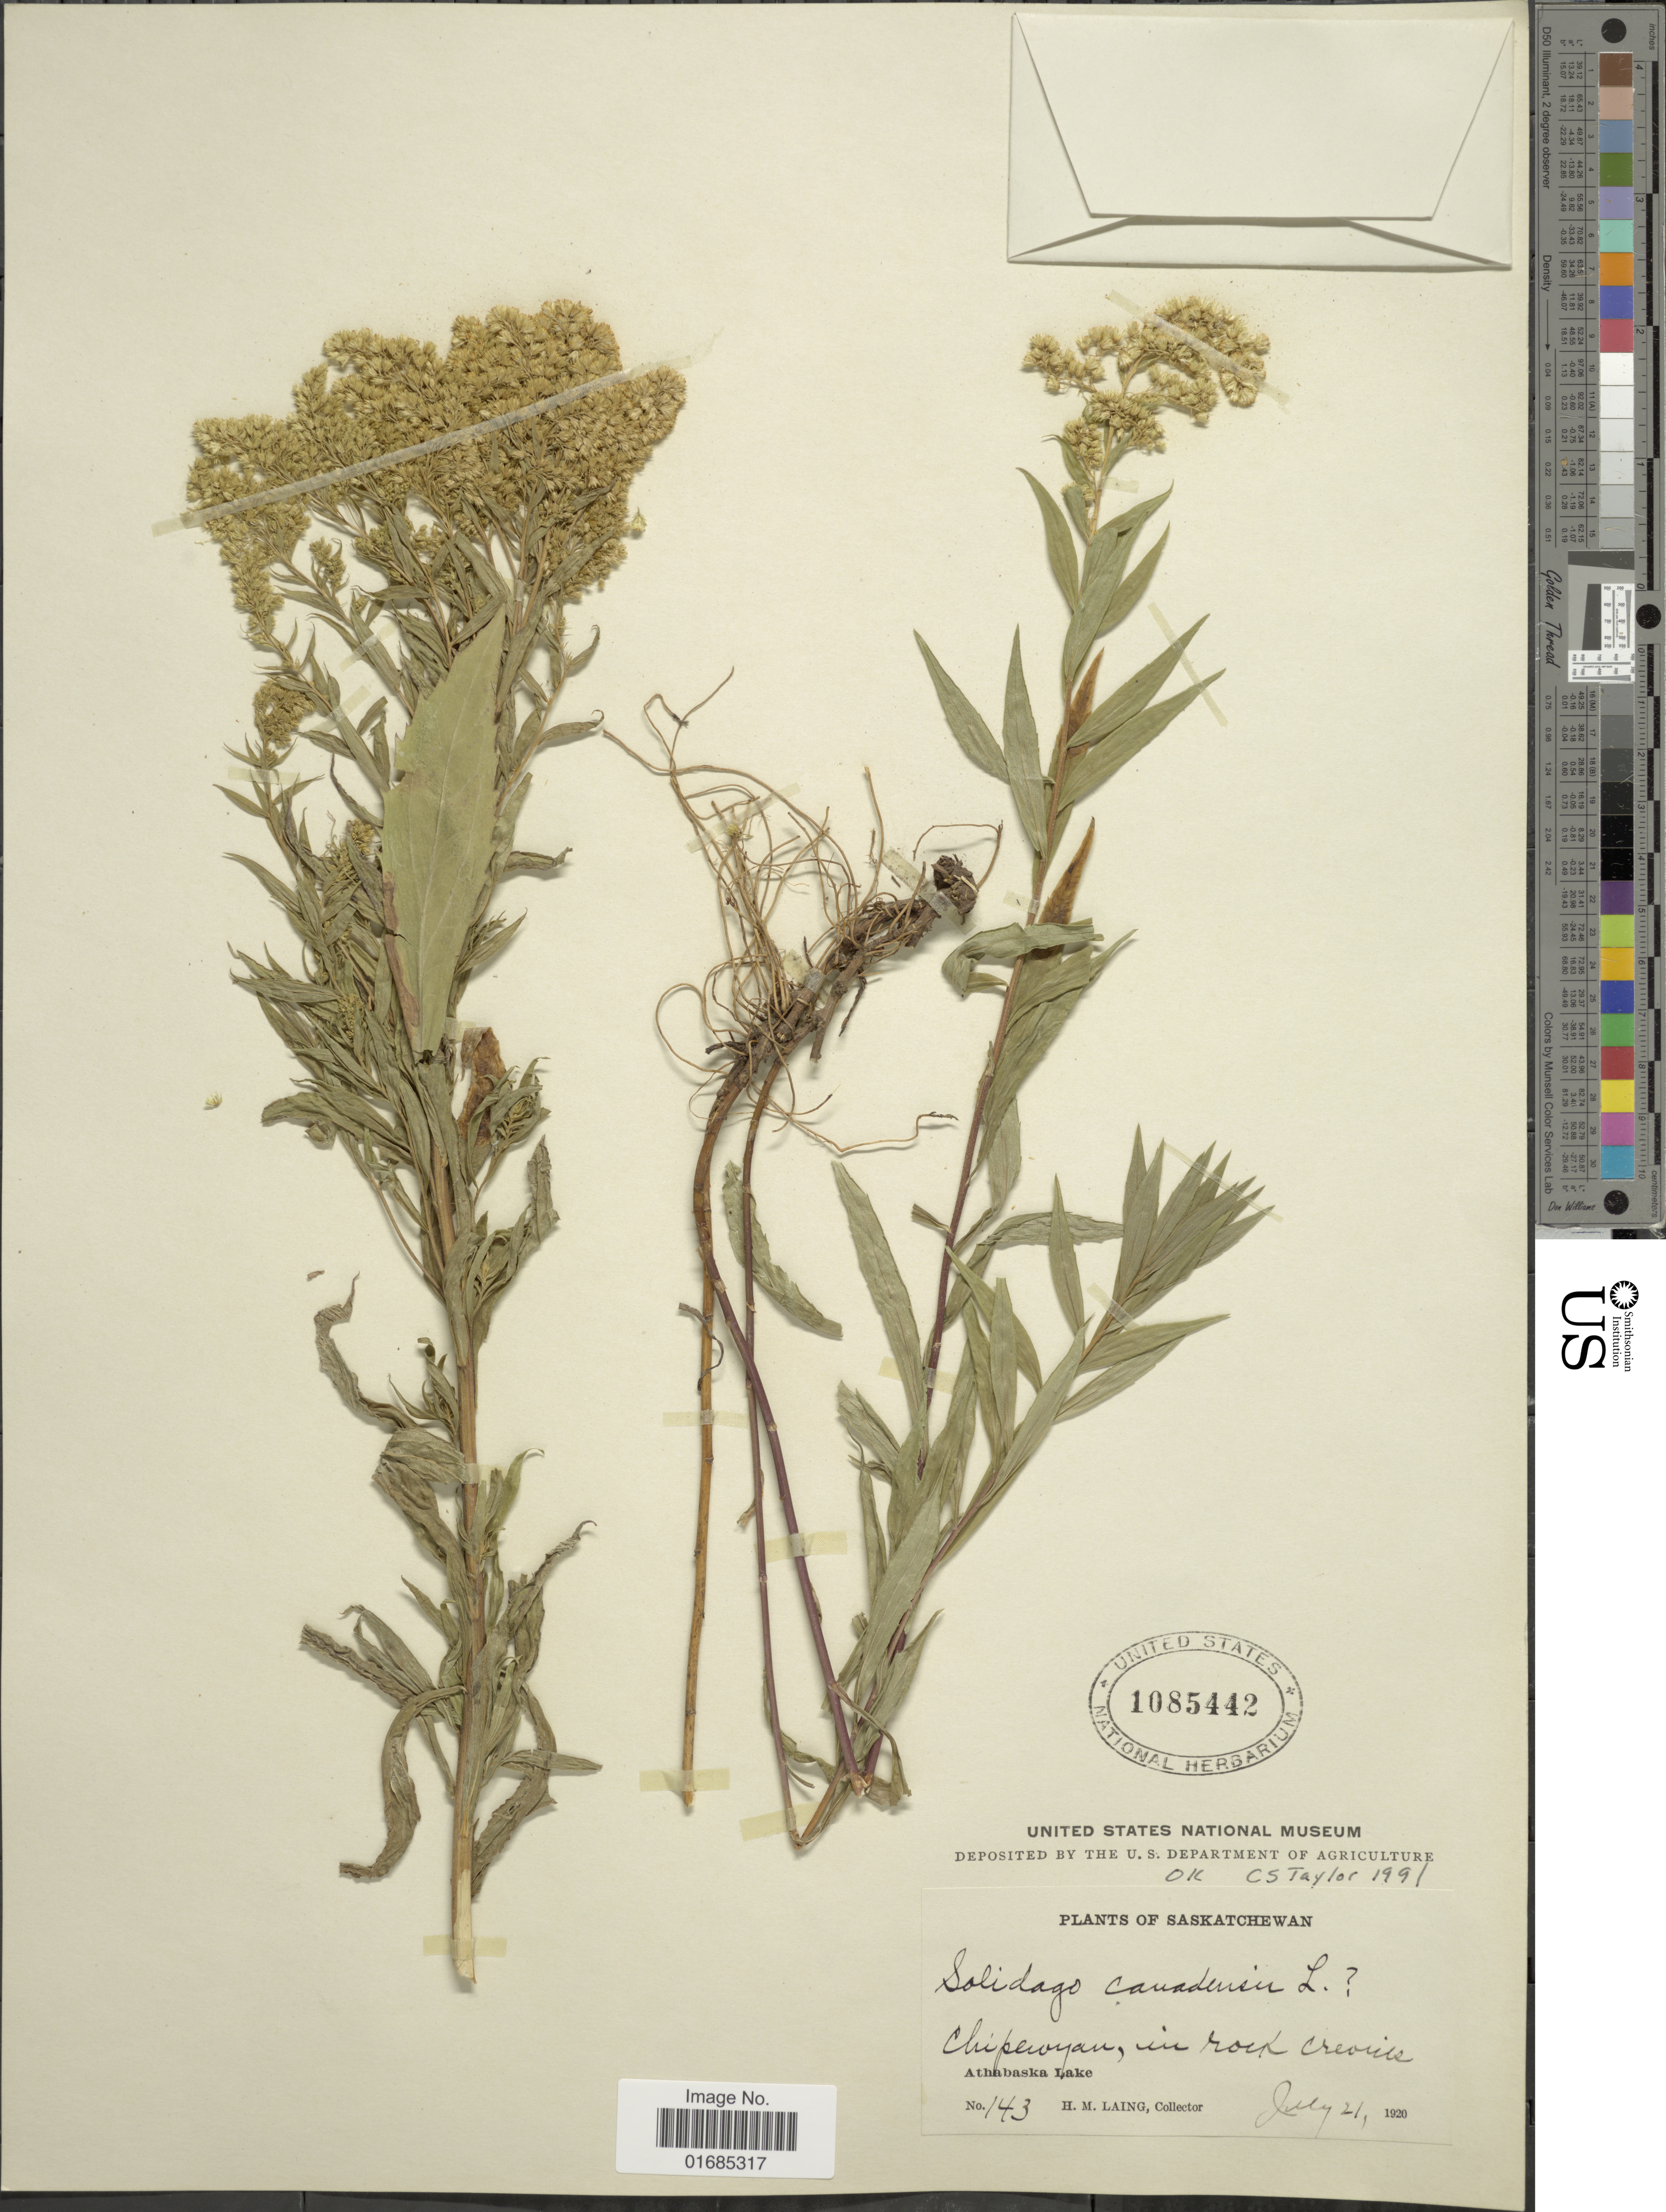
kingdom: Plantae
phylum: Tracheophyta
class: Magnoliopsida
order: Asterales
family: Asteraceae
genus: Solidago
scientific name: Solidago canadensis var. canadensis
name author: L.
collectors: H. Laing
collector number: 143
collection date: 1920-07-21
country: Canada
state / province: Saskatchewan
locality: Chipewyan, in rock crevices, Athabaska Lake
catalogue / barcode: US 1085442